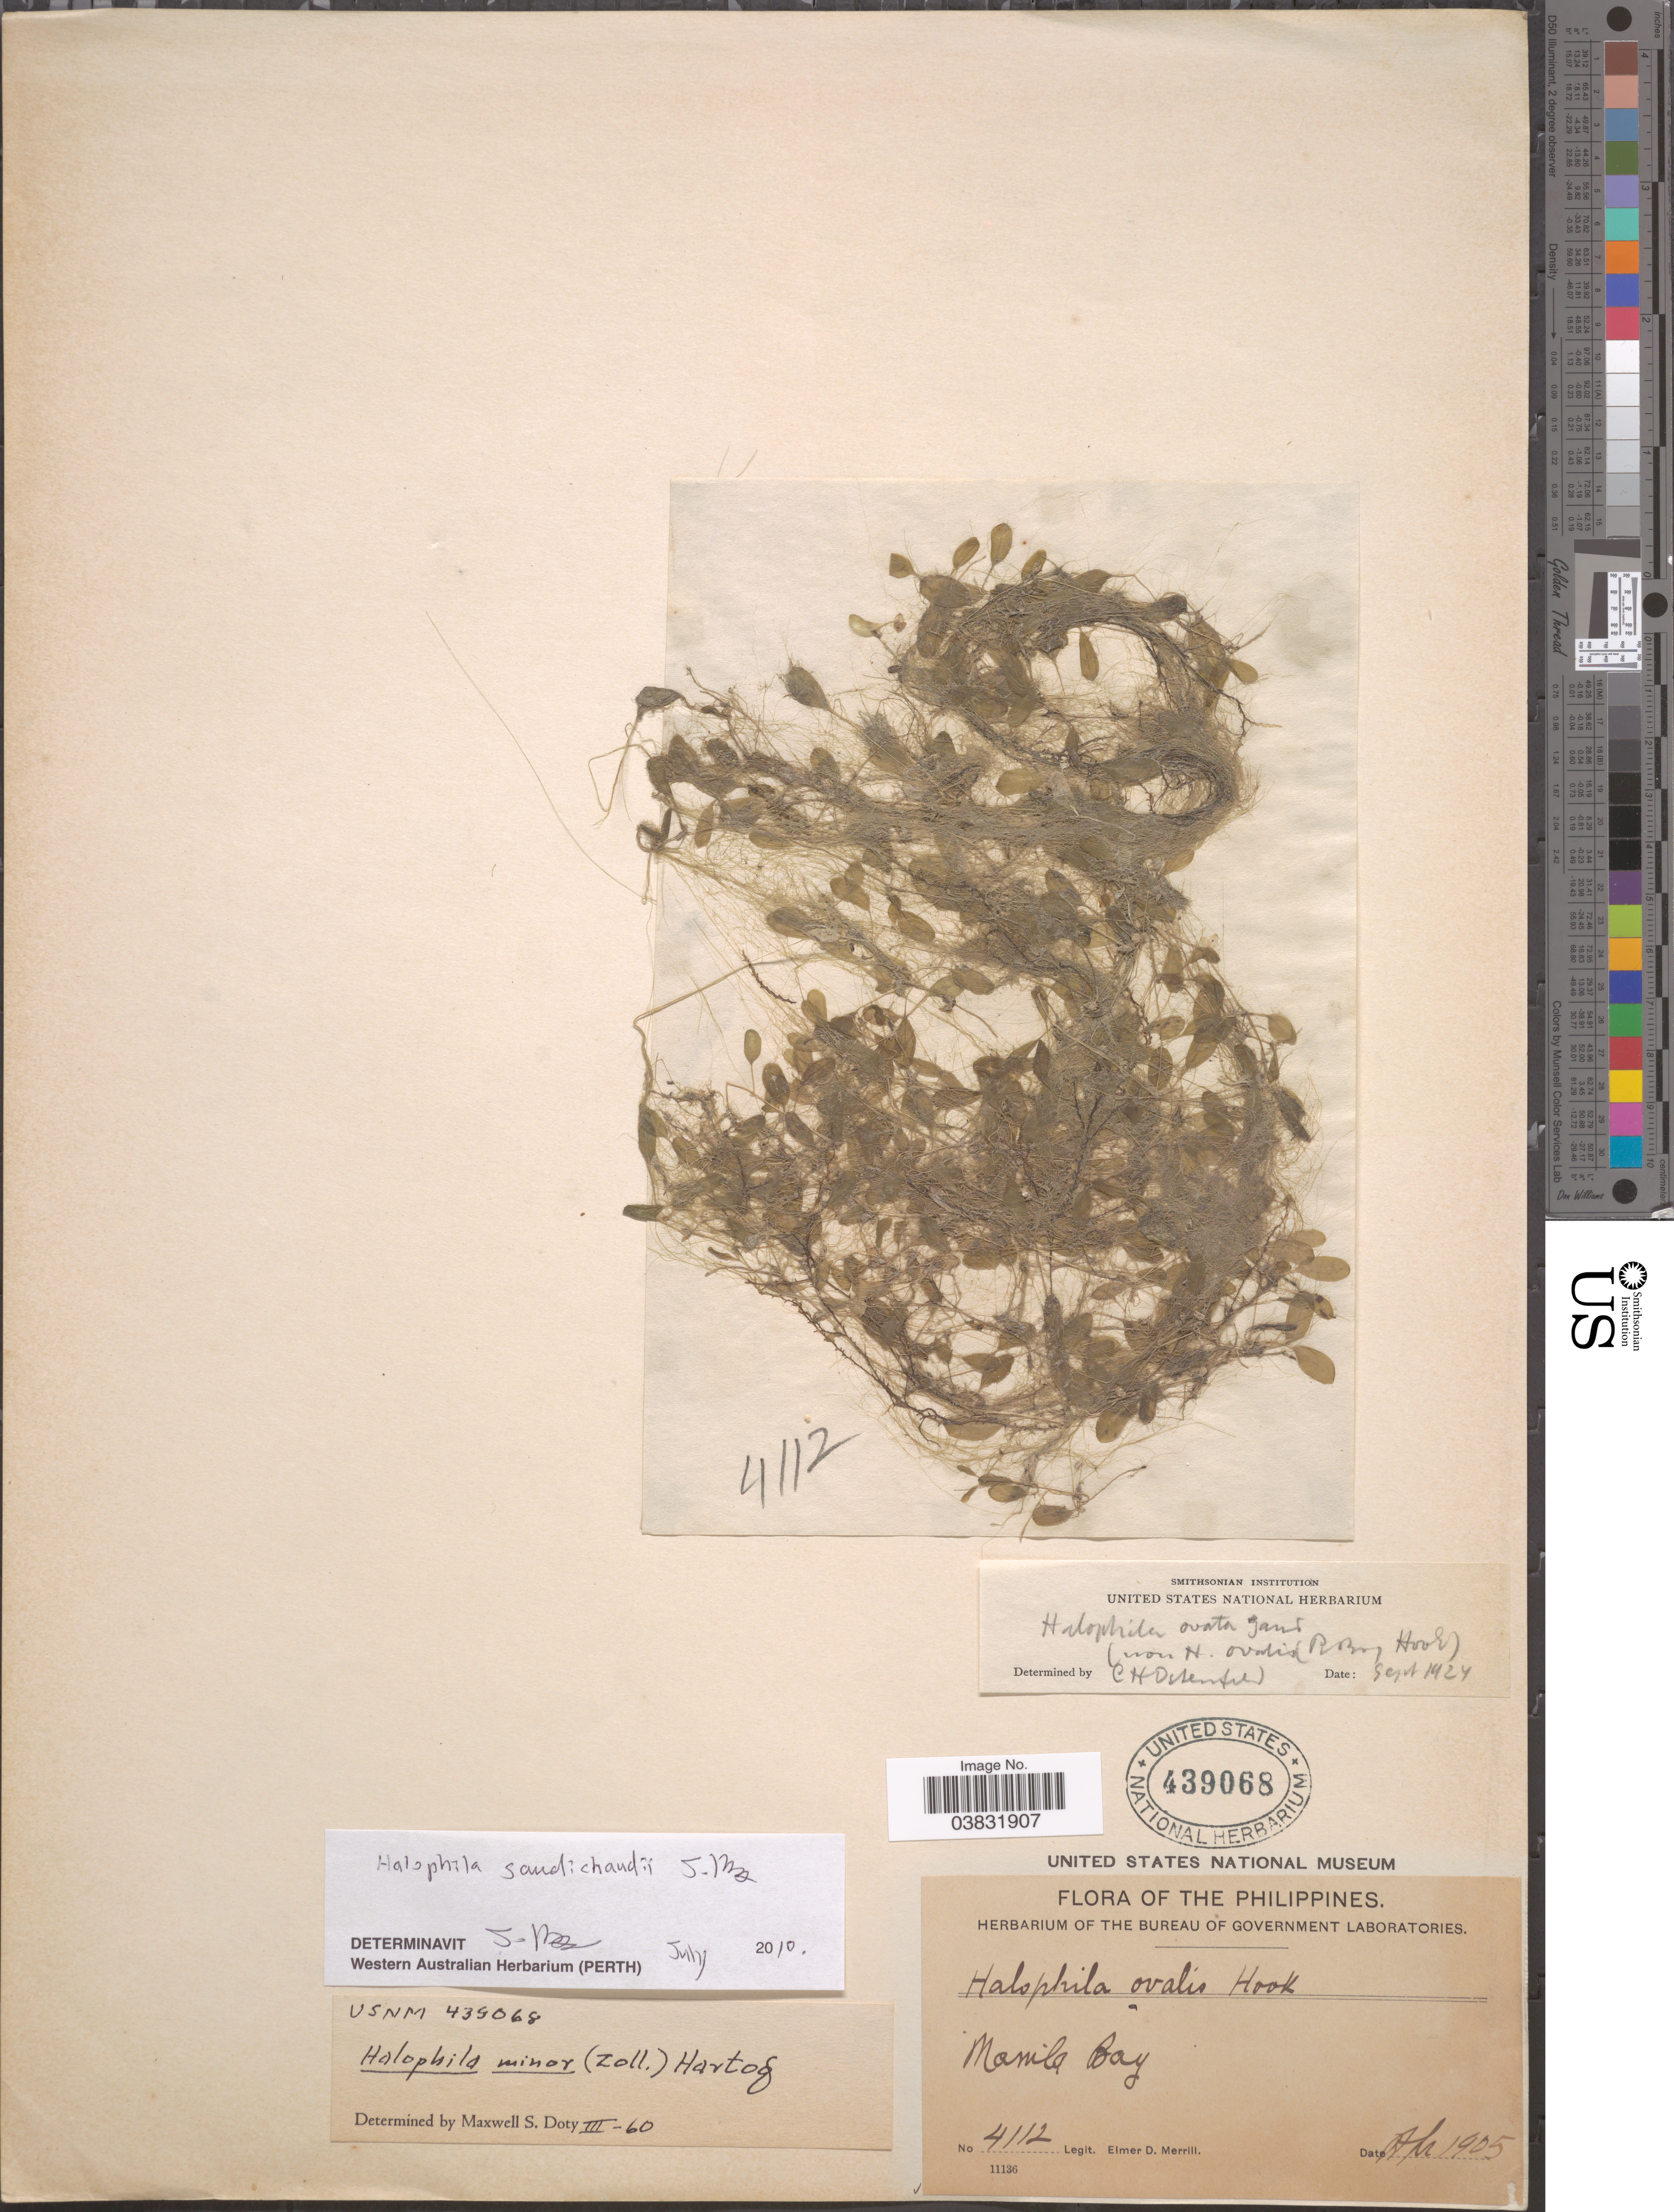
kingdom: Plantae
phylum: Tracheophyta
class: Liliopsida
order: Alismatales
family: Hydrocharitaceae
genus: Halophila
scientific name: Halophila gaudichaudii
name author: J. Kuo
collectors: E. D. Merrill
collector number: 4112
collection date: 1905-04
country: Philippines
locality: Manila Bay.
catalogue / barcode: US 439068